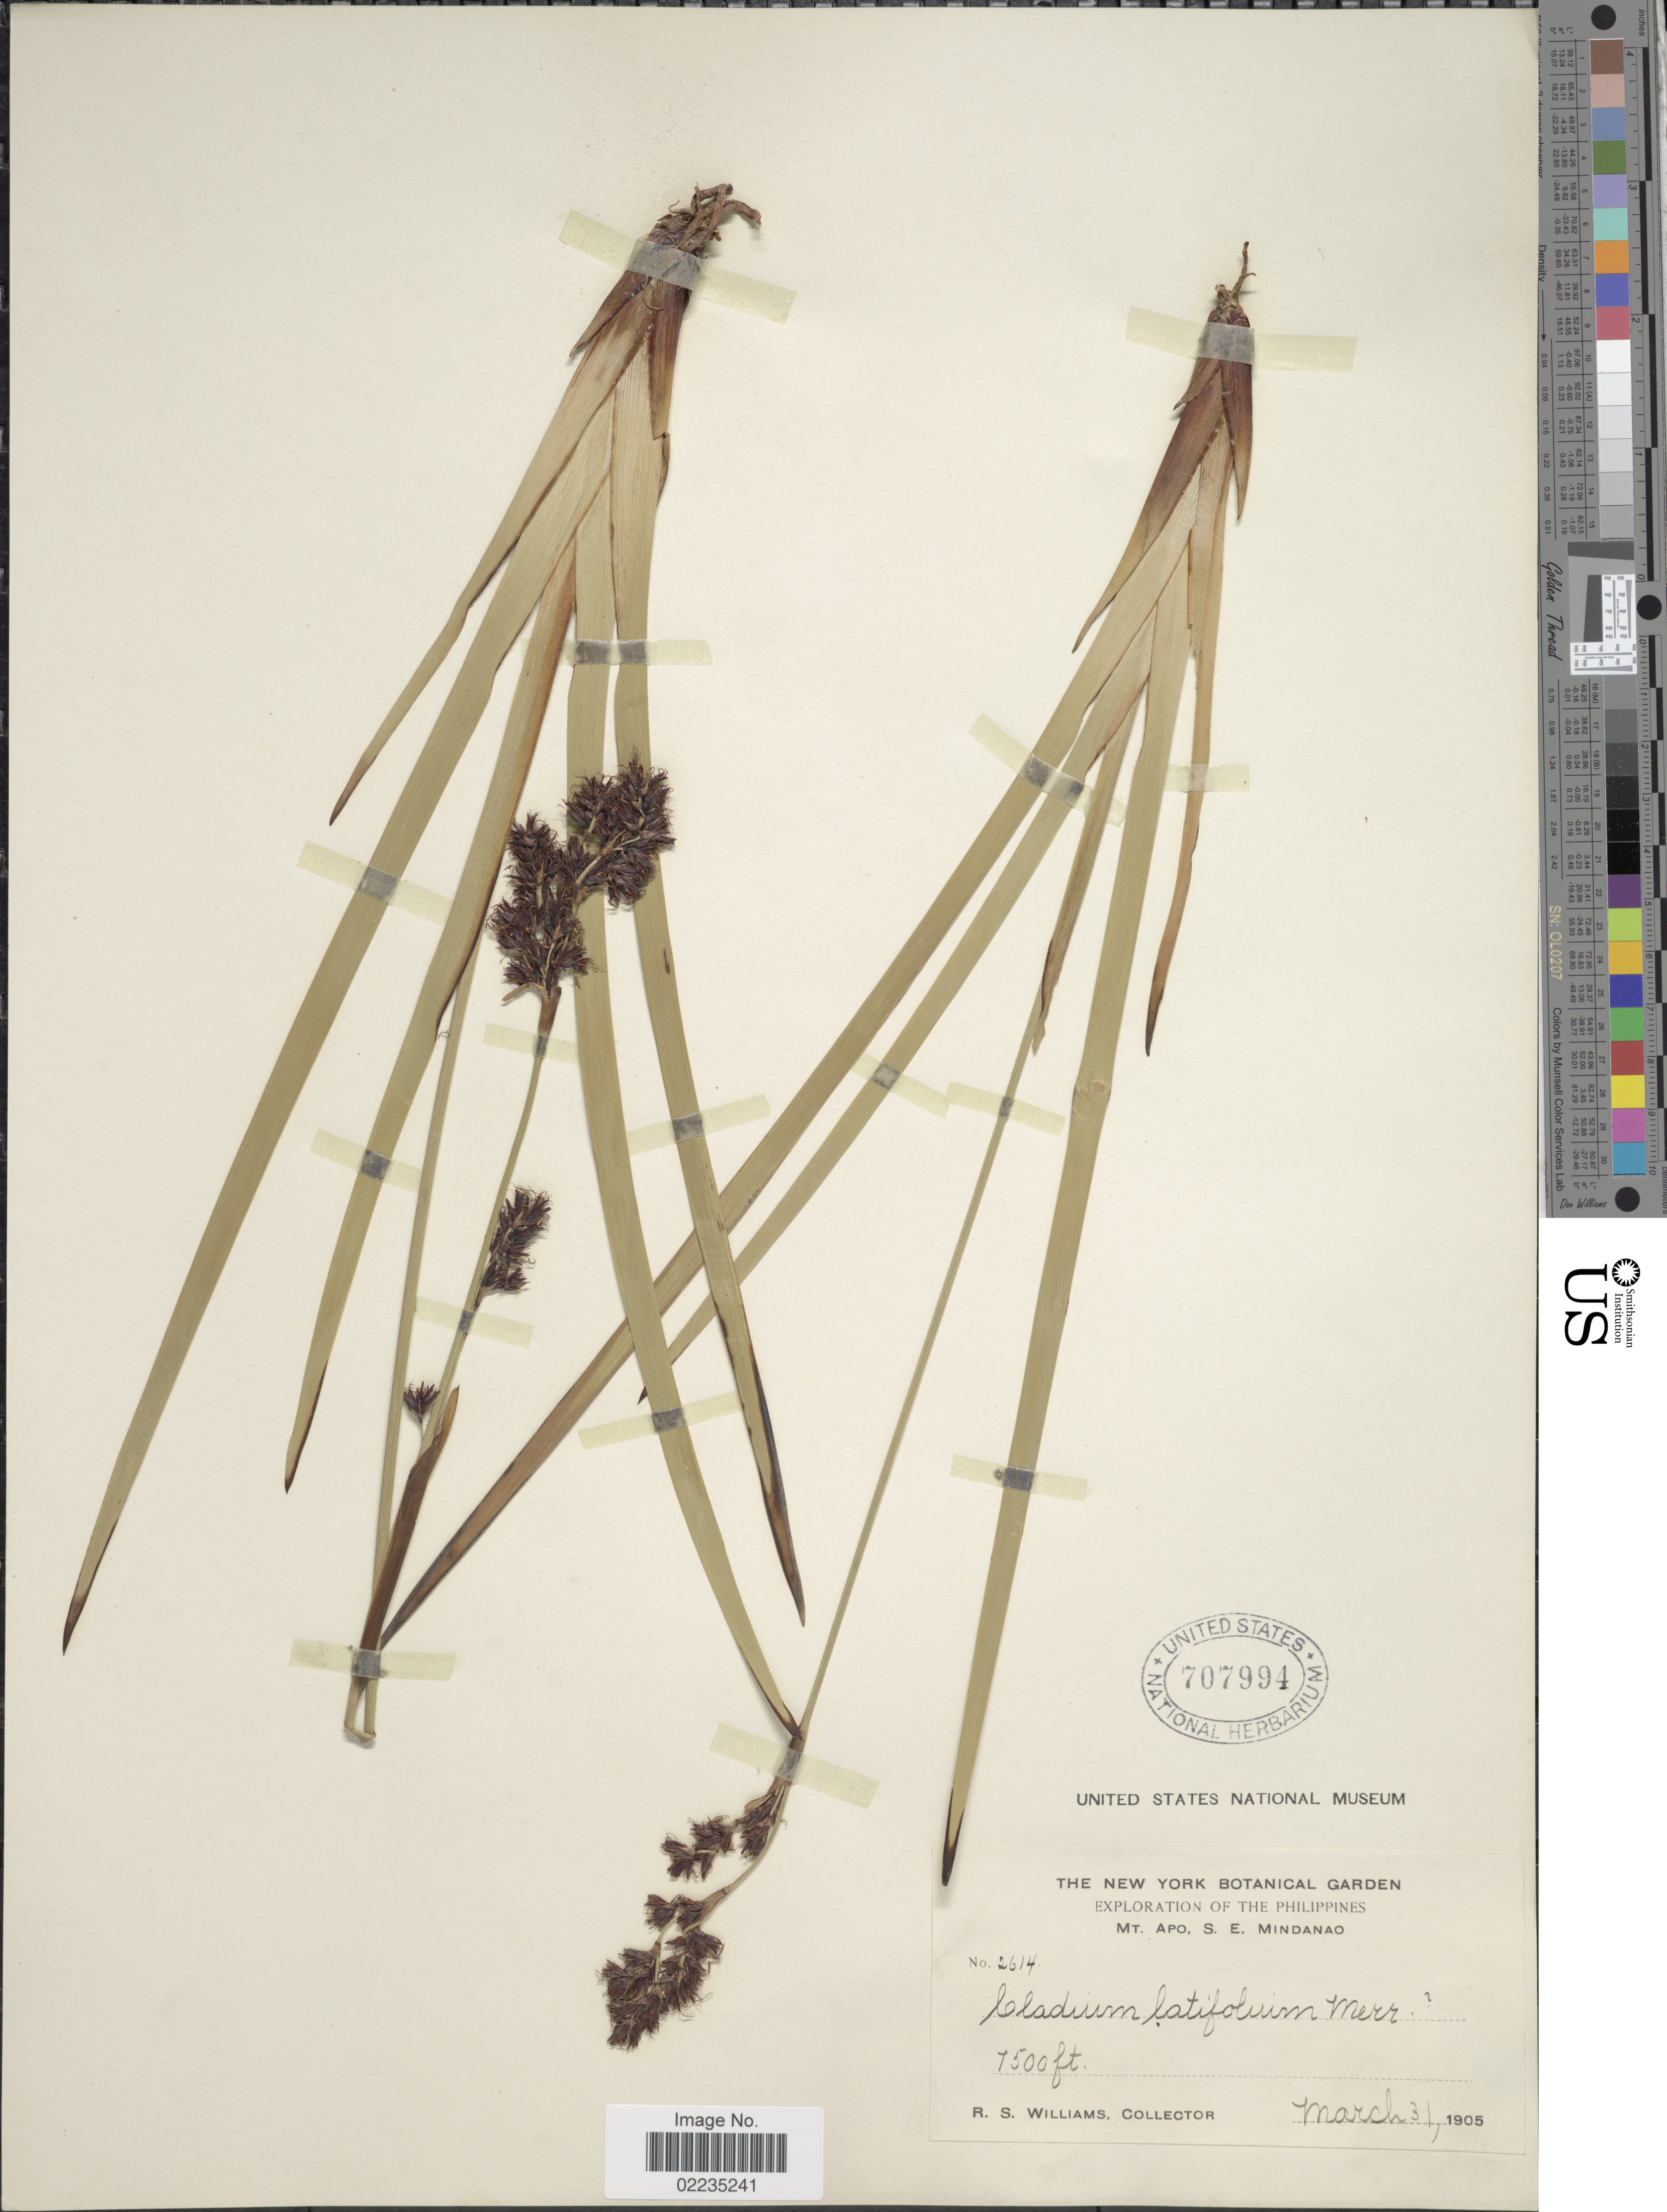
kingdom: Plantae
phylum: Tracheophyta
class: Liliopsida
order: Poales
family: Cyperaceae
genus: Machaerina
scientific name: Machaerina falcata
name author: (Nees) T. Koyama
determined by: Strong, Mark T., (BOT), Smithsonian Institution - National Museum of Natural History (UNITED STATES)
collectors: R. S. Williams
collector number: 2614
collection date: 1905-03-31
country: Philippines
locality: Mt. Apo, S.E. Mindanao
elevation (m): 2286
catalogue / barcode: US 707994